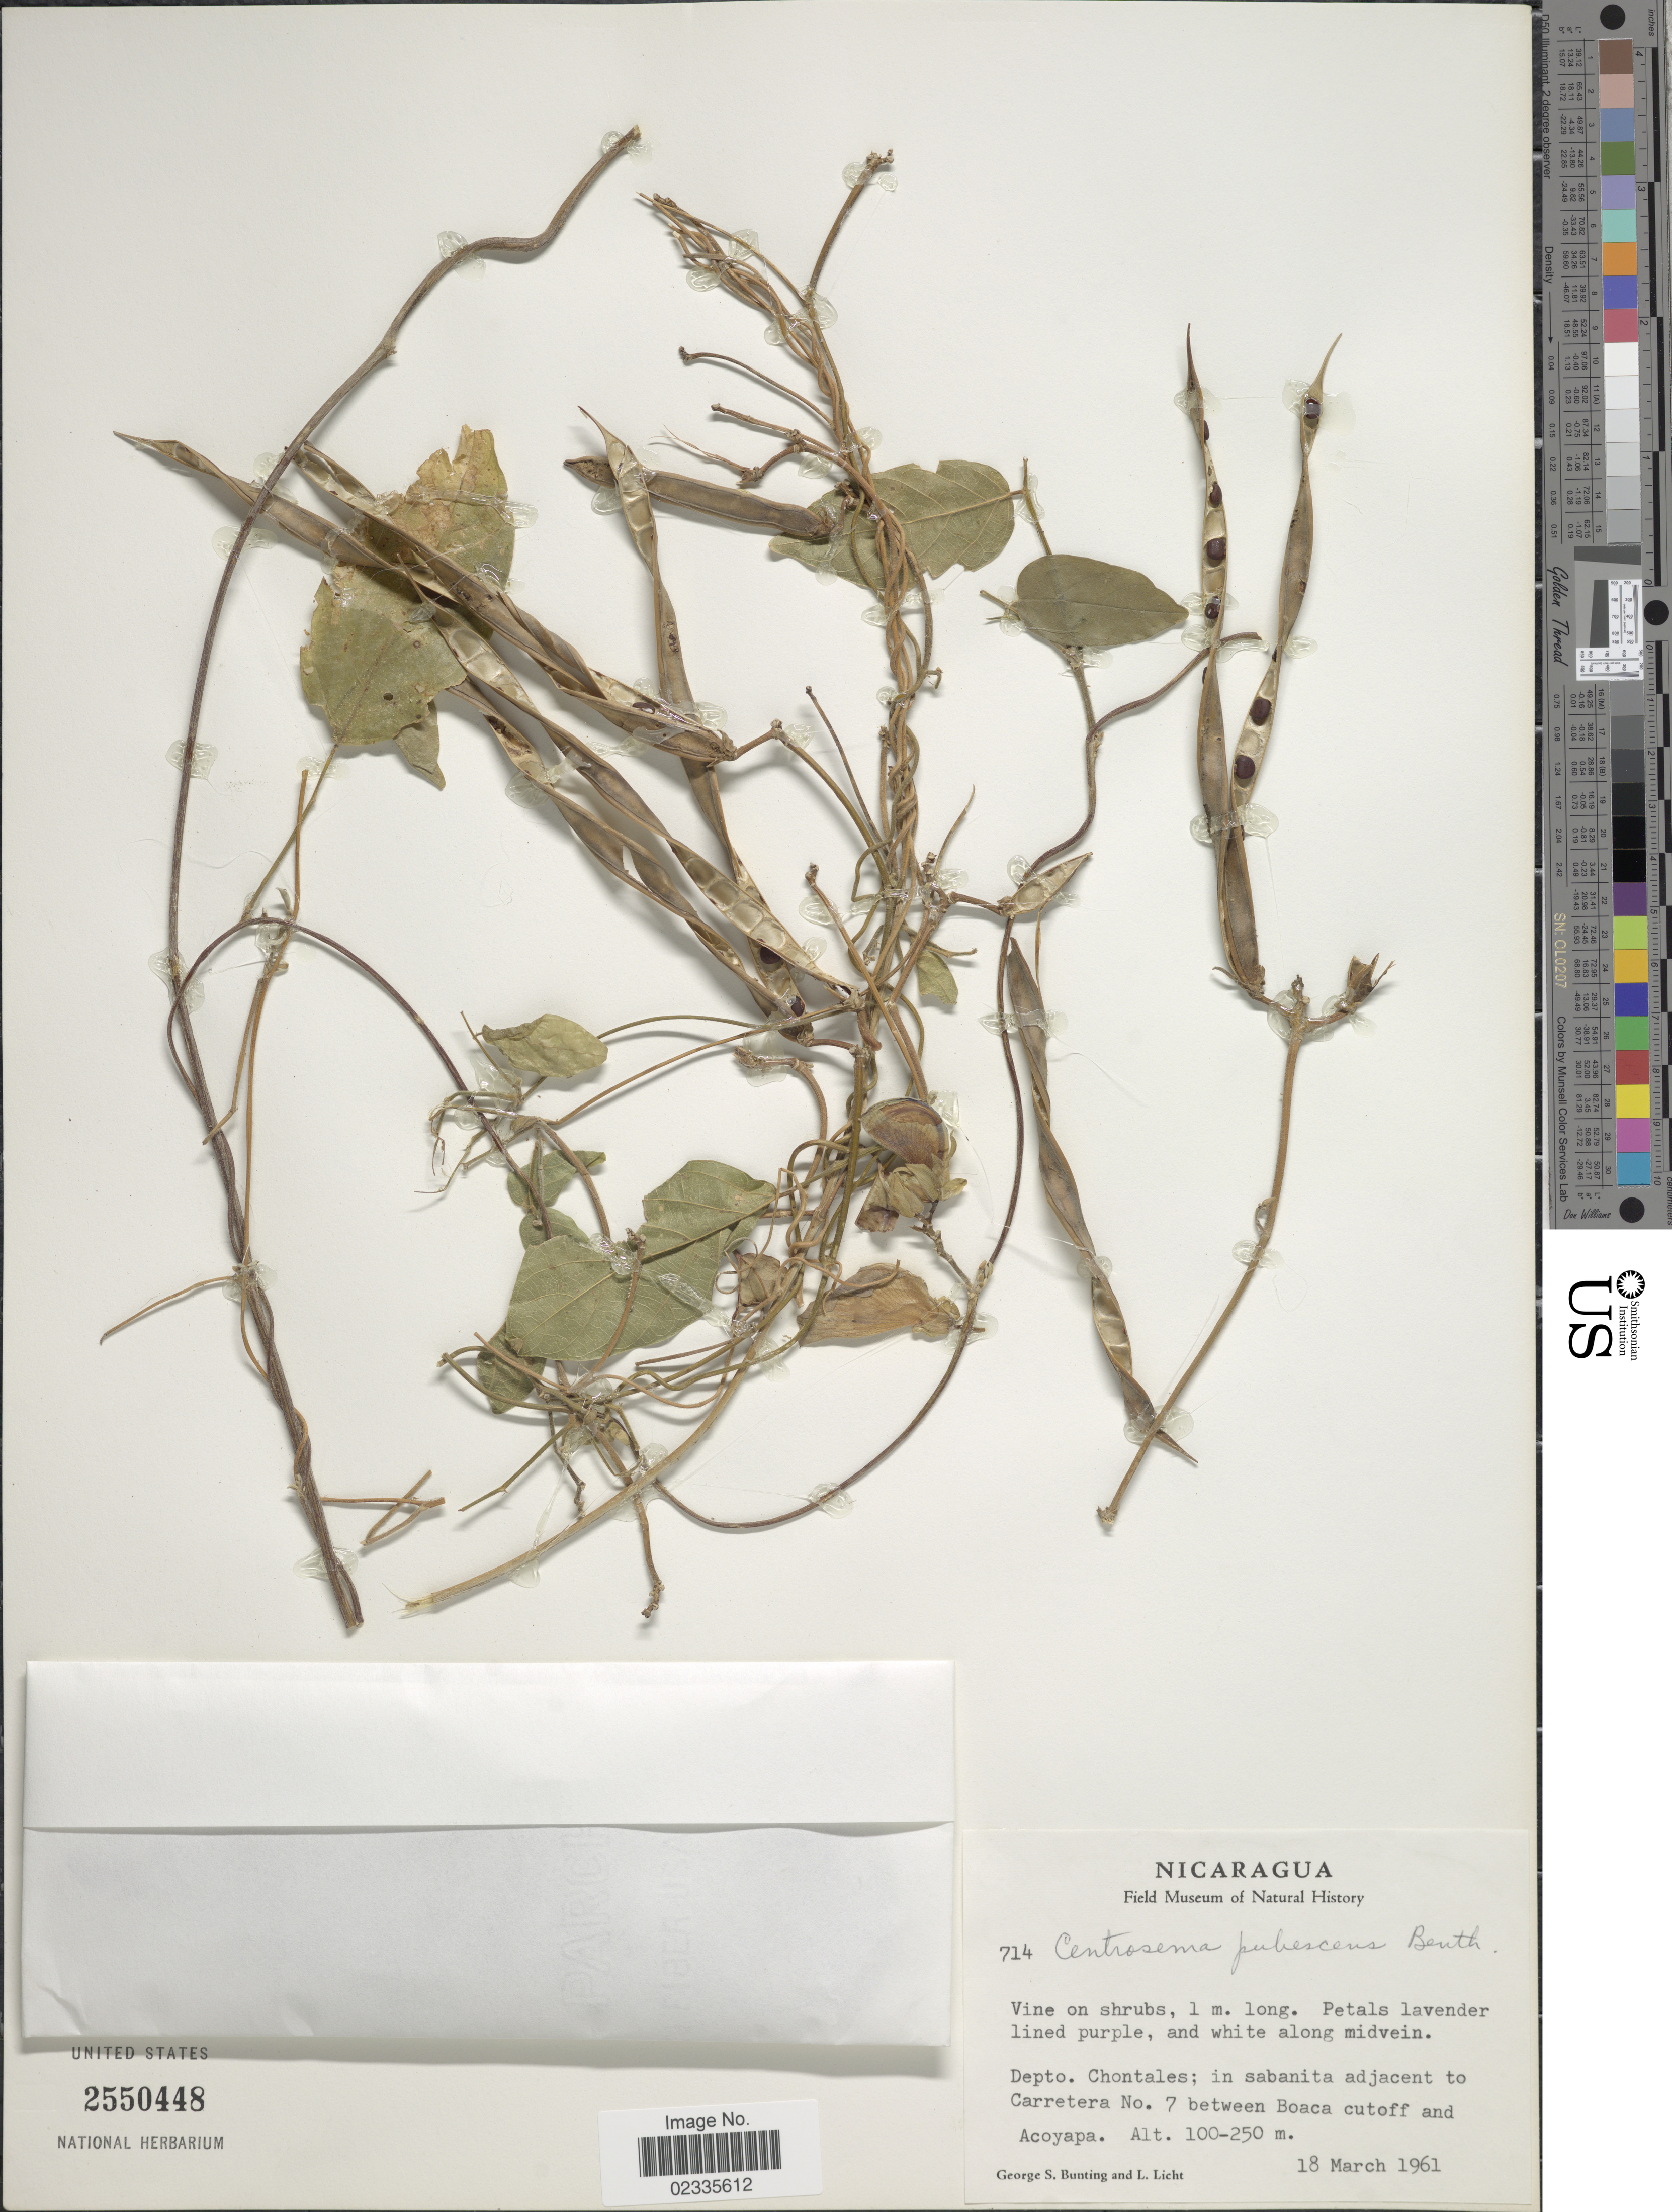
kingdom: Plantae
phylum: Tracheophyta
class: Magnoliopsida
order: Fabales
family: Fabaceae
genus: Centrosema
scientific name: Centrosema pubescens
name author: Benth.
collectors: G. S. Bunting & L. Licht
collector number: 714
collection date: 1961-03-18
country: Nicaragua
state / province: Chontales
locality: In sabanita adjacent to Carretera no. 7 between Boaca cutoff and Acoyapa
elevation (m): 100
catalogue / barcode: US 2550448